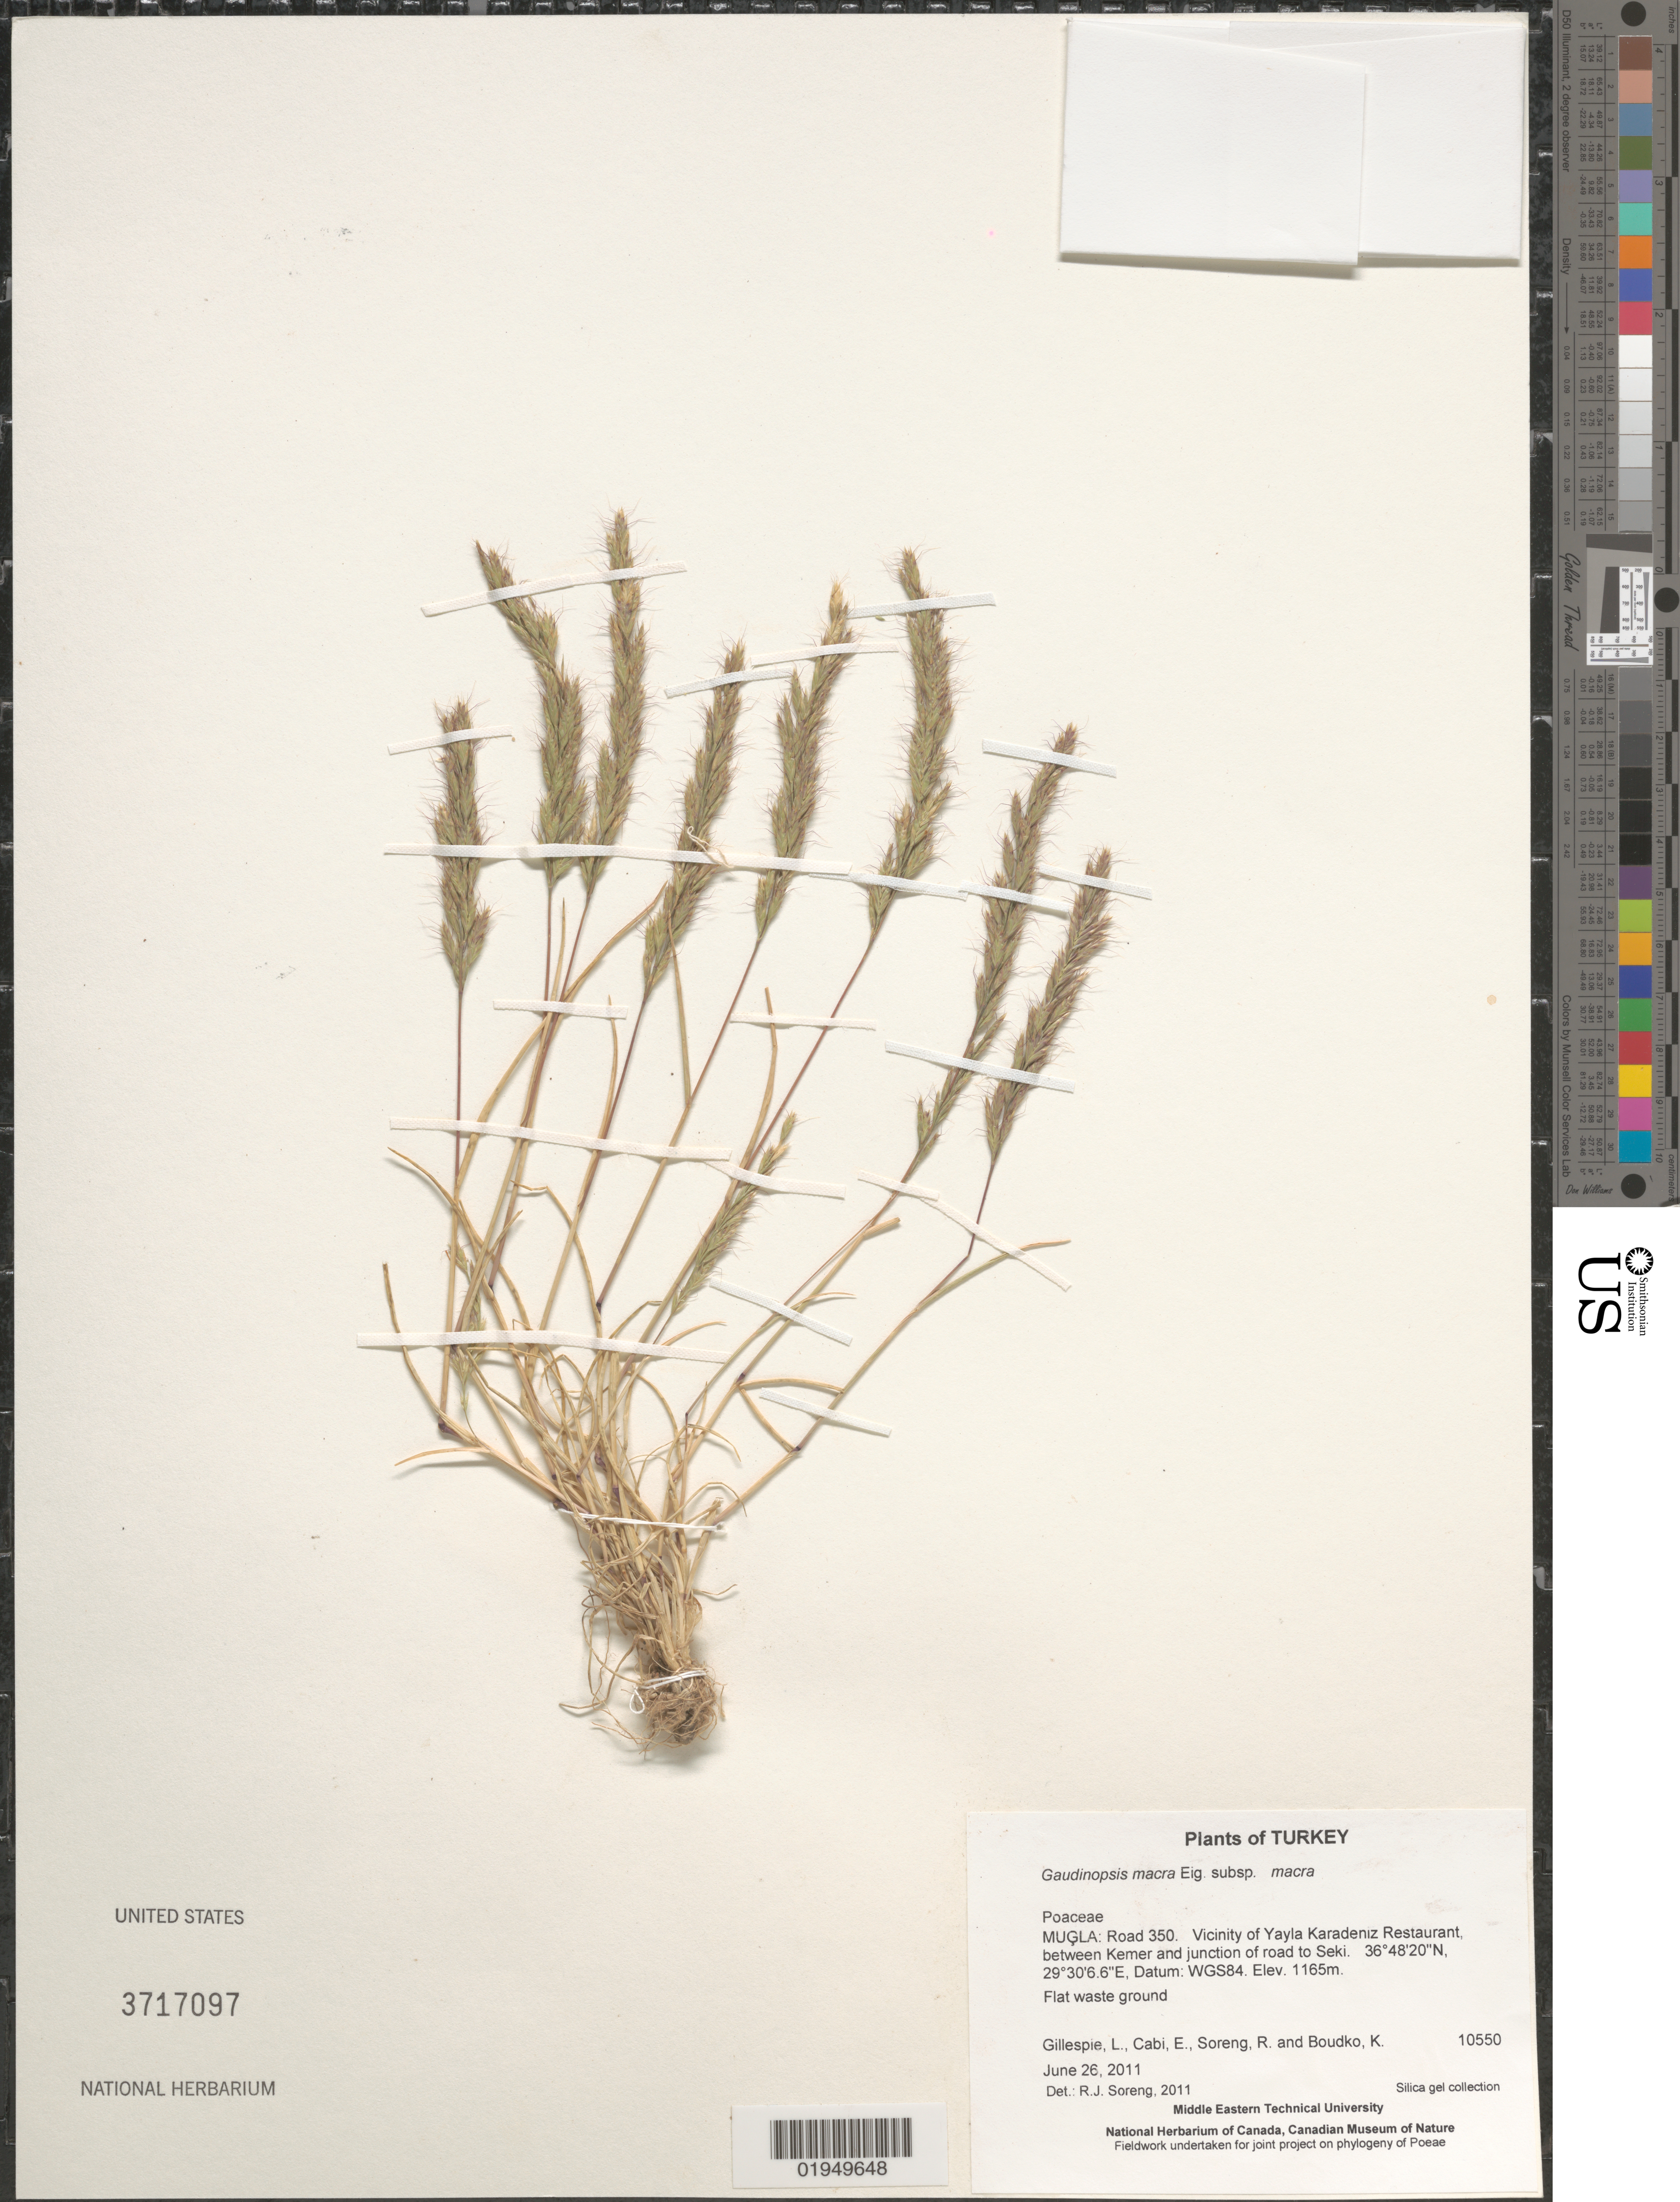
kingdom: Plantae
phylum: Tracheophyta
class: Liliopsida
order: Poales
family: Poaceae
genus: Gaudinopsis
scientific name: Gaudinopsis macra subsp. macra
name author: (Steven ex M. Bieb.) Eig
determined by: Soreng, Robert J., Research Associate (BOT), Smithsonian Institution - National Museum of Natural History (UNITED STATES)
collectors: L. J. Gillespie, E. Cabi, R. J. Soreng & K. Boudko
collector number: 10550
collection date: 2011-06-26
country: Turkey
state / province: Mugla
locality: Road 350. Vicinity of Yayla Karadeniz Restaurant, between Kemer and junction of road to Seki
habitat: Flat waste ground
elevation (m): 1165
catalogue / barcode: US 3717097